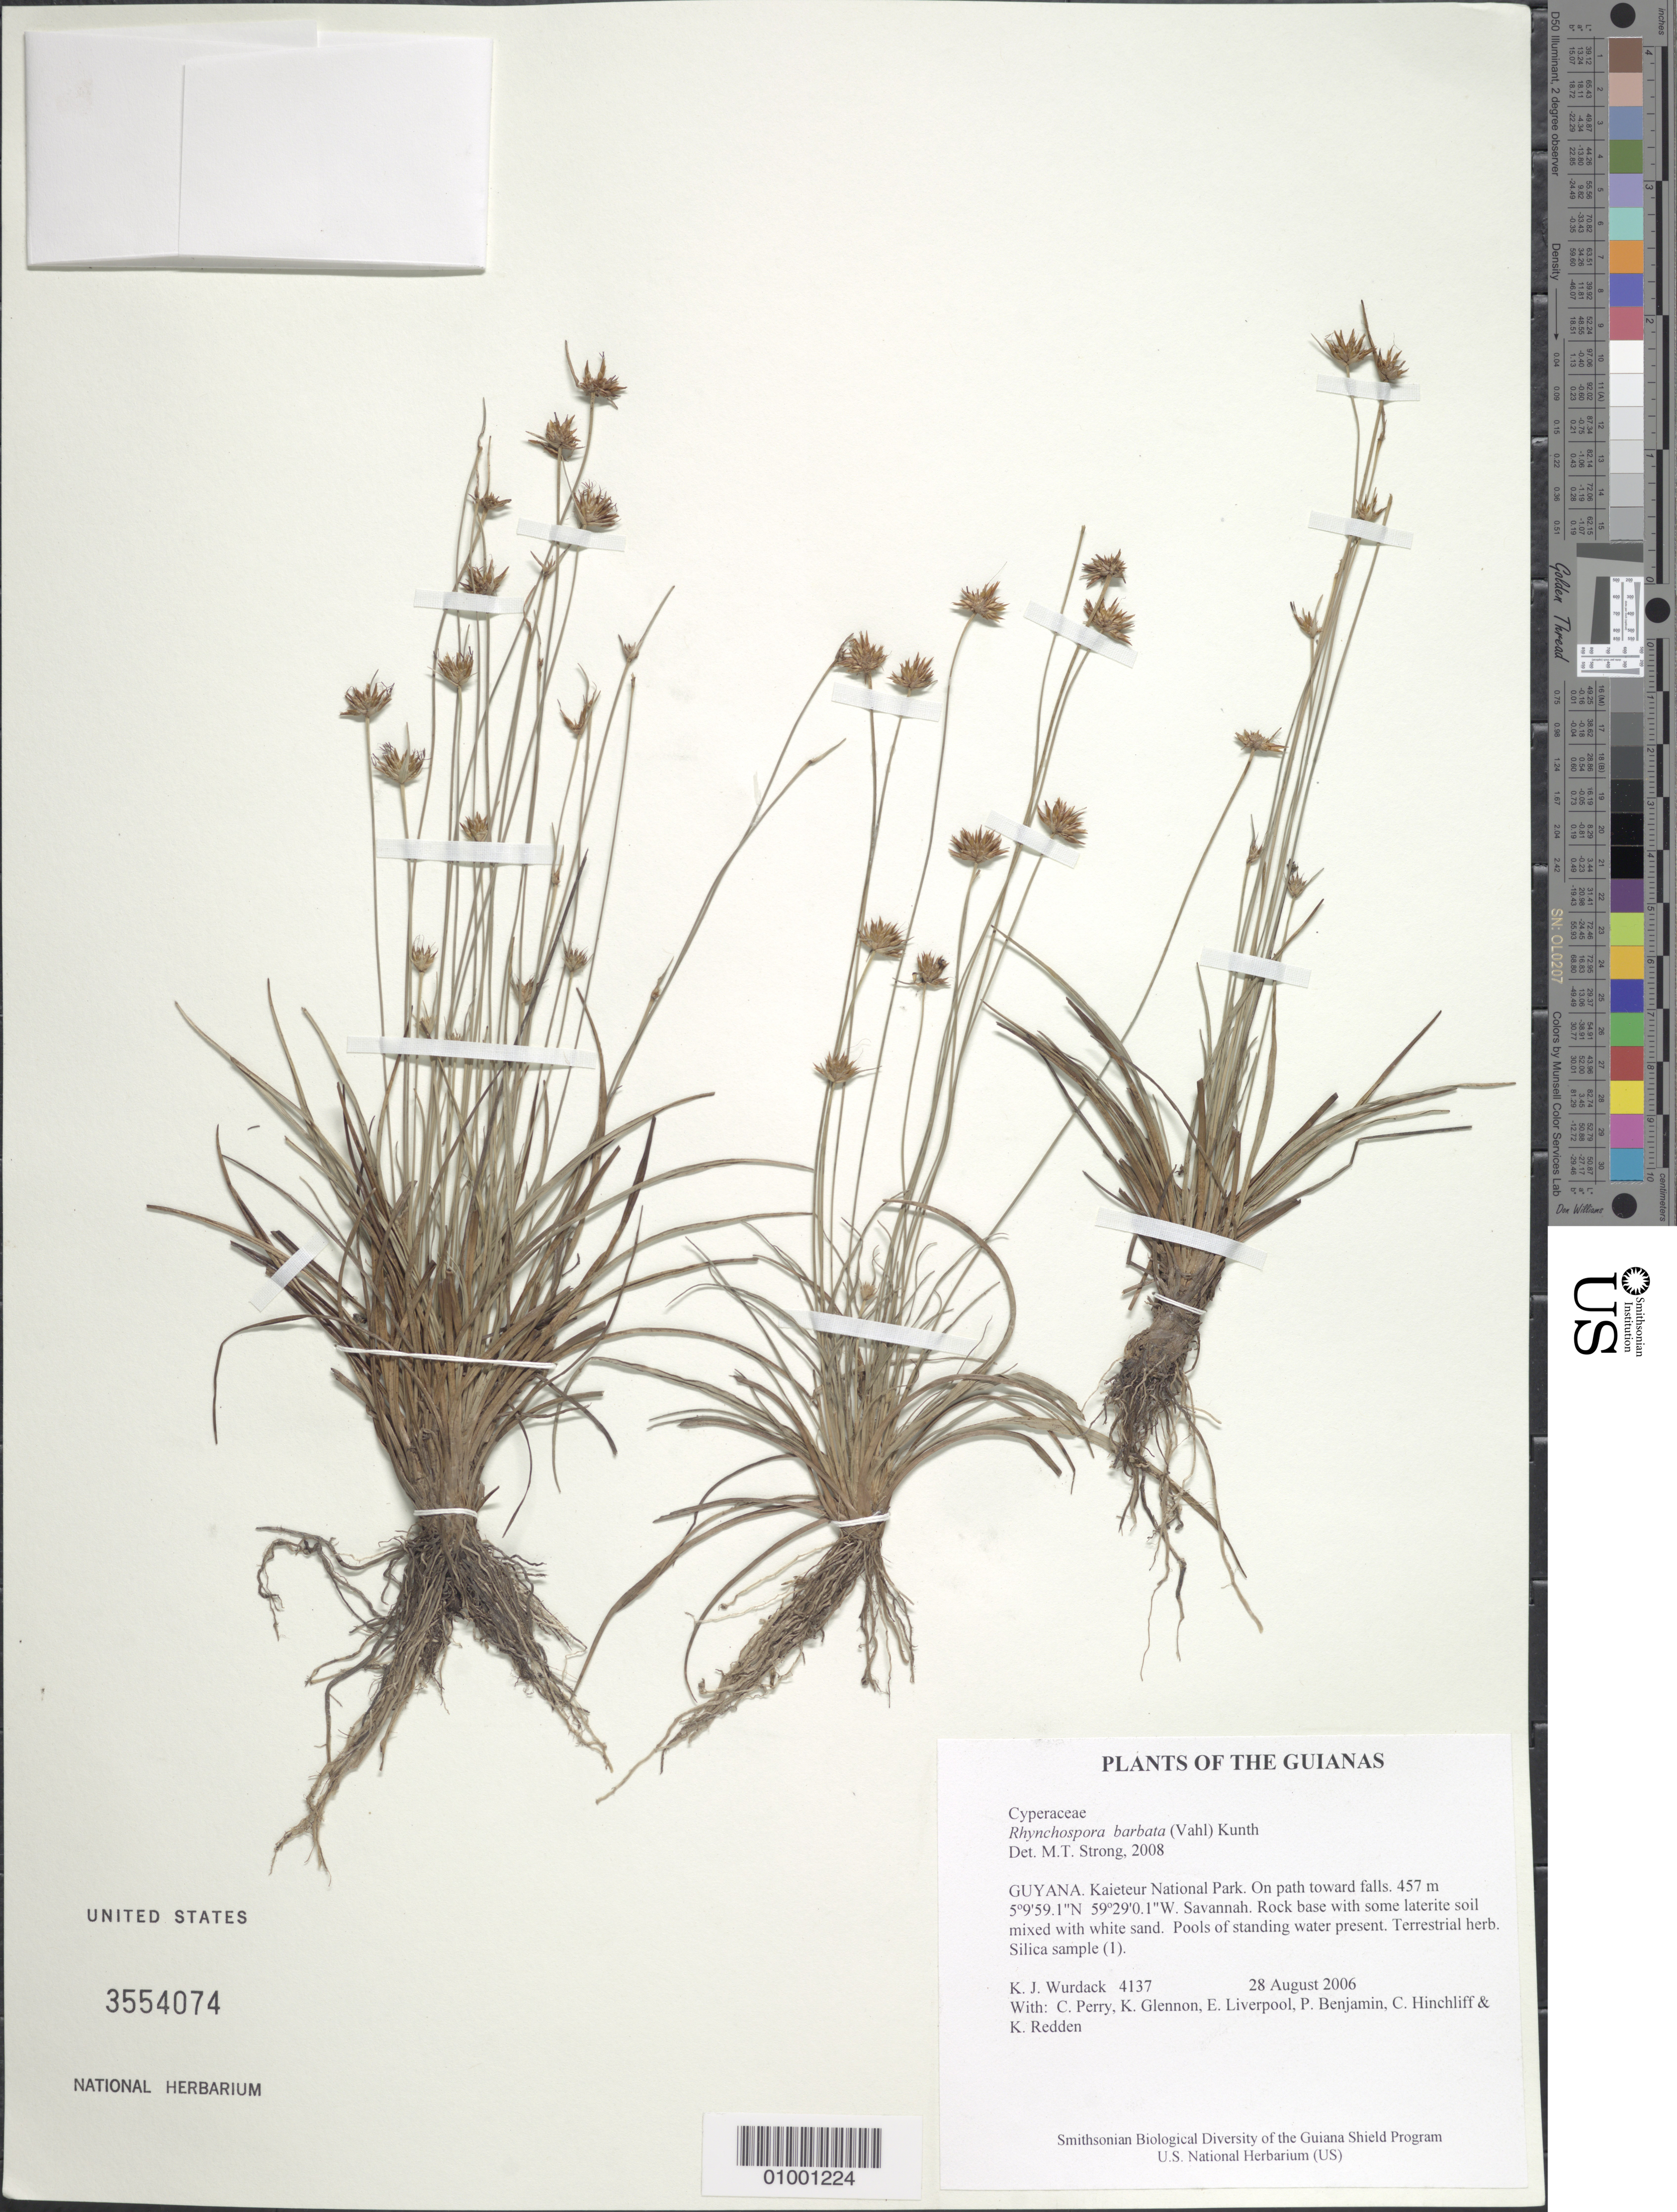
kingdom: Plantae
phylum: Tracheophyta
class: Liliopsida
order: Poales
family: Cyperaceae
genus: Rhynchospora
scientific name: Rhynchospora barbata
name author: (Vahl) Kunth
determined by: Alves, K.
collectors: K. Wurdack, C. Perry, K. Glennon, E. Liverpool, P. Benjamin, C. E. Hinchliff & K. M. Redden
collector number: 4137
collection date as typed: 28 August 2006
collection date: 2006-08-28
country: Guyana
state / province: Potaro-Siparuni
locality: Kaieteur National Park. On path toward falls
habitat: Savanna. Rock base with some laterite soil mixed with white sand. Pools of standing water present.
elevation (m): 457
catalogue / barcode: US 3554074